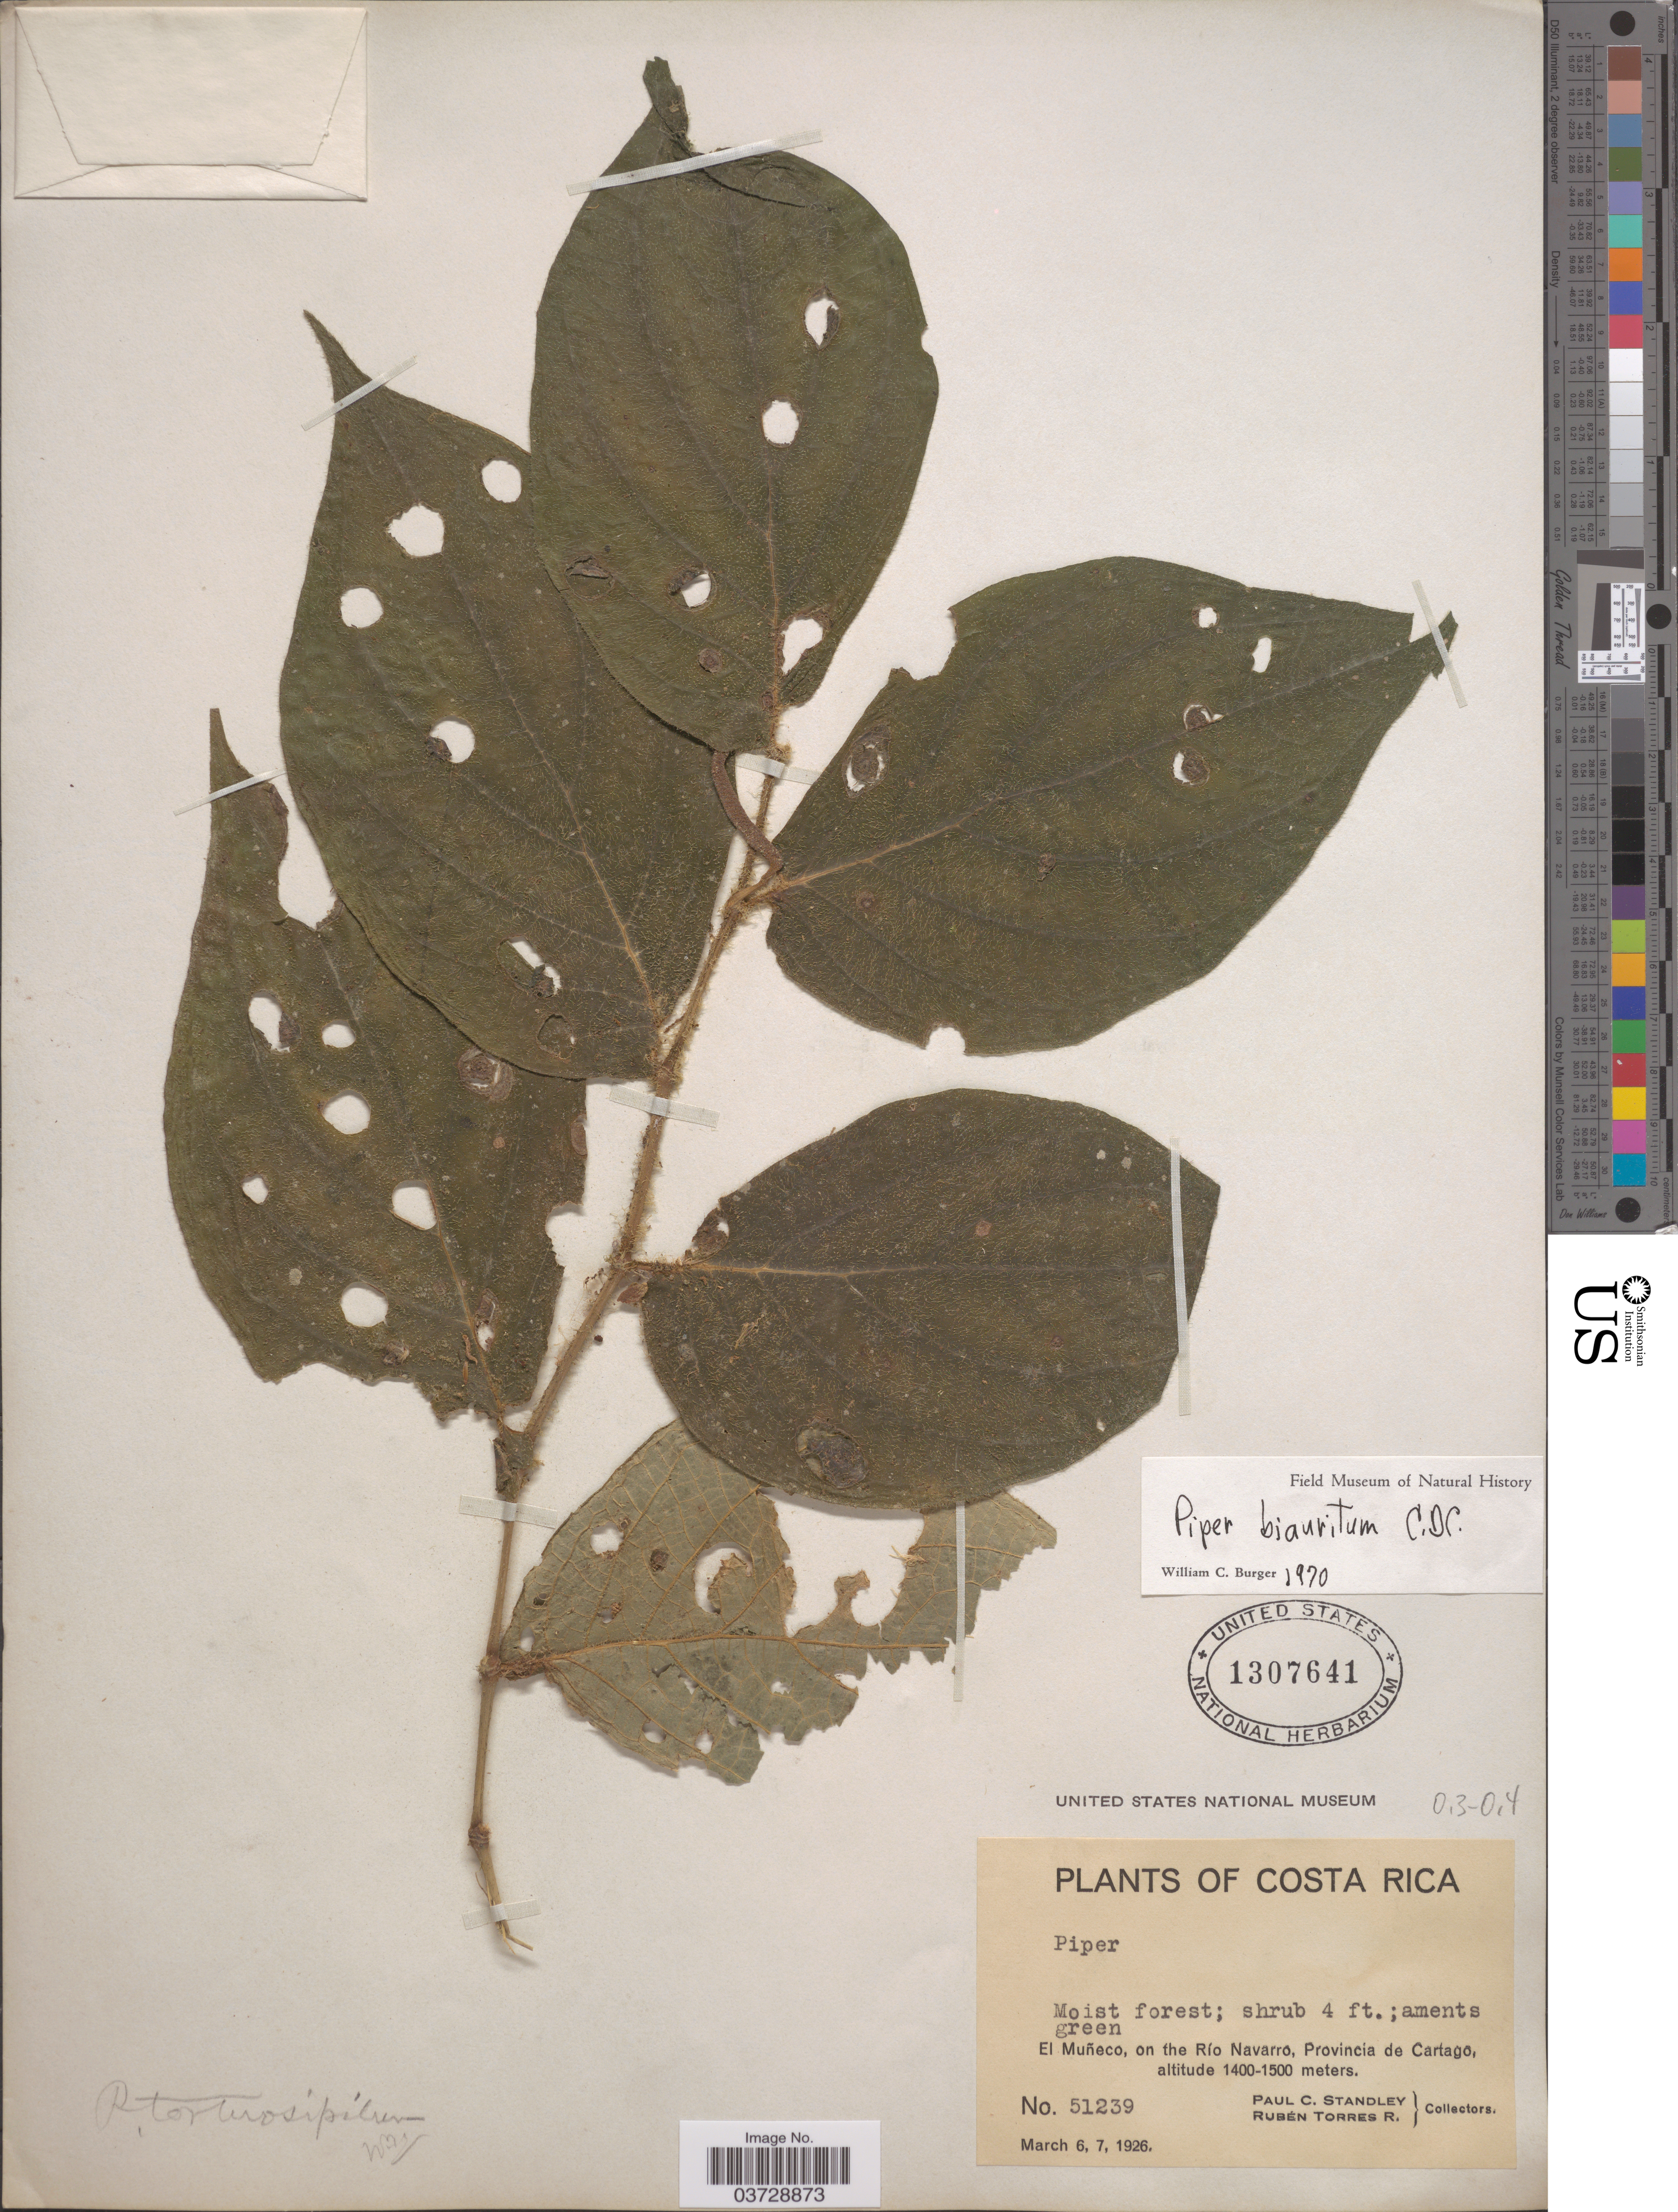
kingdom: Plantae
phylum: Tracheophyta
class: Magnoliopsida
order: Piperales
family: Piperaceae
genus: Piper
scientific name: Piper biauritum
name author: C. DC. in Pittier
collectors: P. C. Standley & R. Torres Rojas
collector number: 51239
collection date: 1926-03-06/1926-03-07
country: Costa Rica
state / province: Cartago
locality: El Muñeco, on the Río Navarro.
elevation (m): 1400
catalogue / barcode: US 1307641